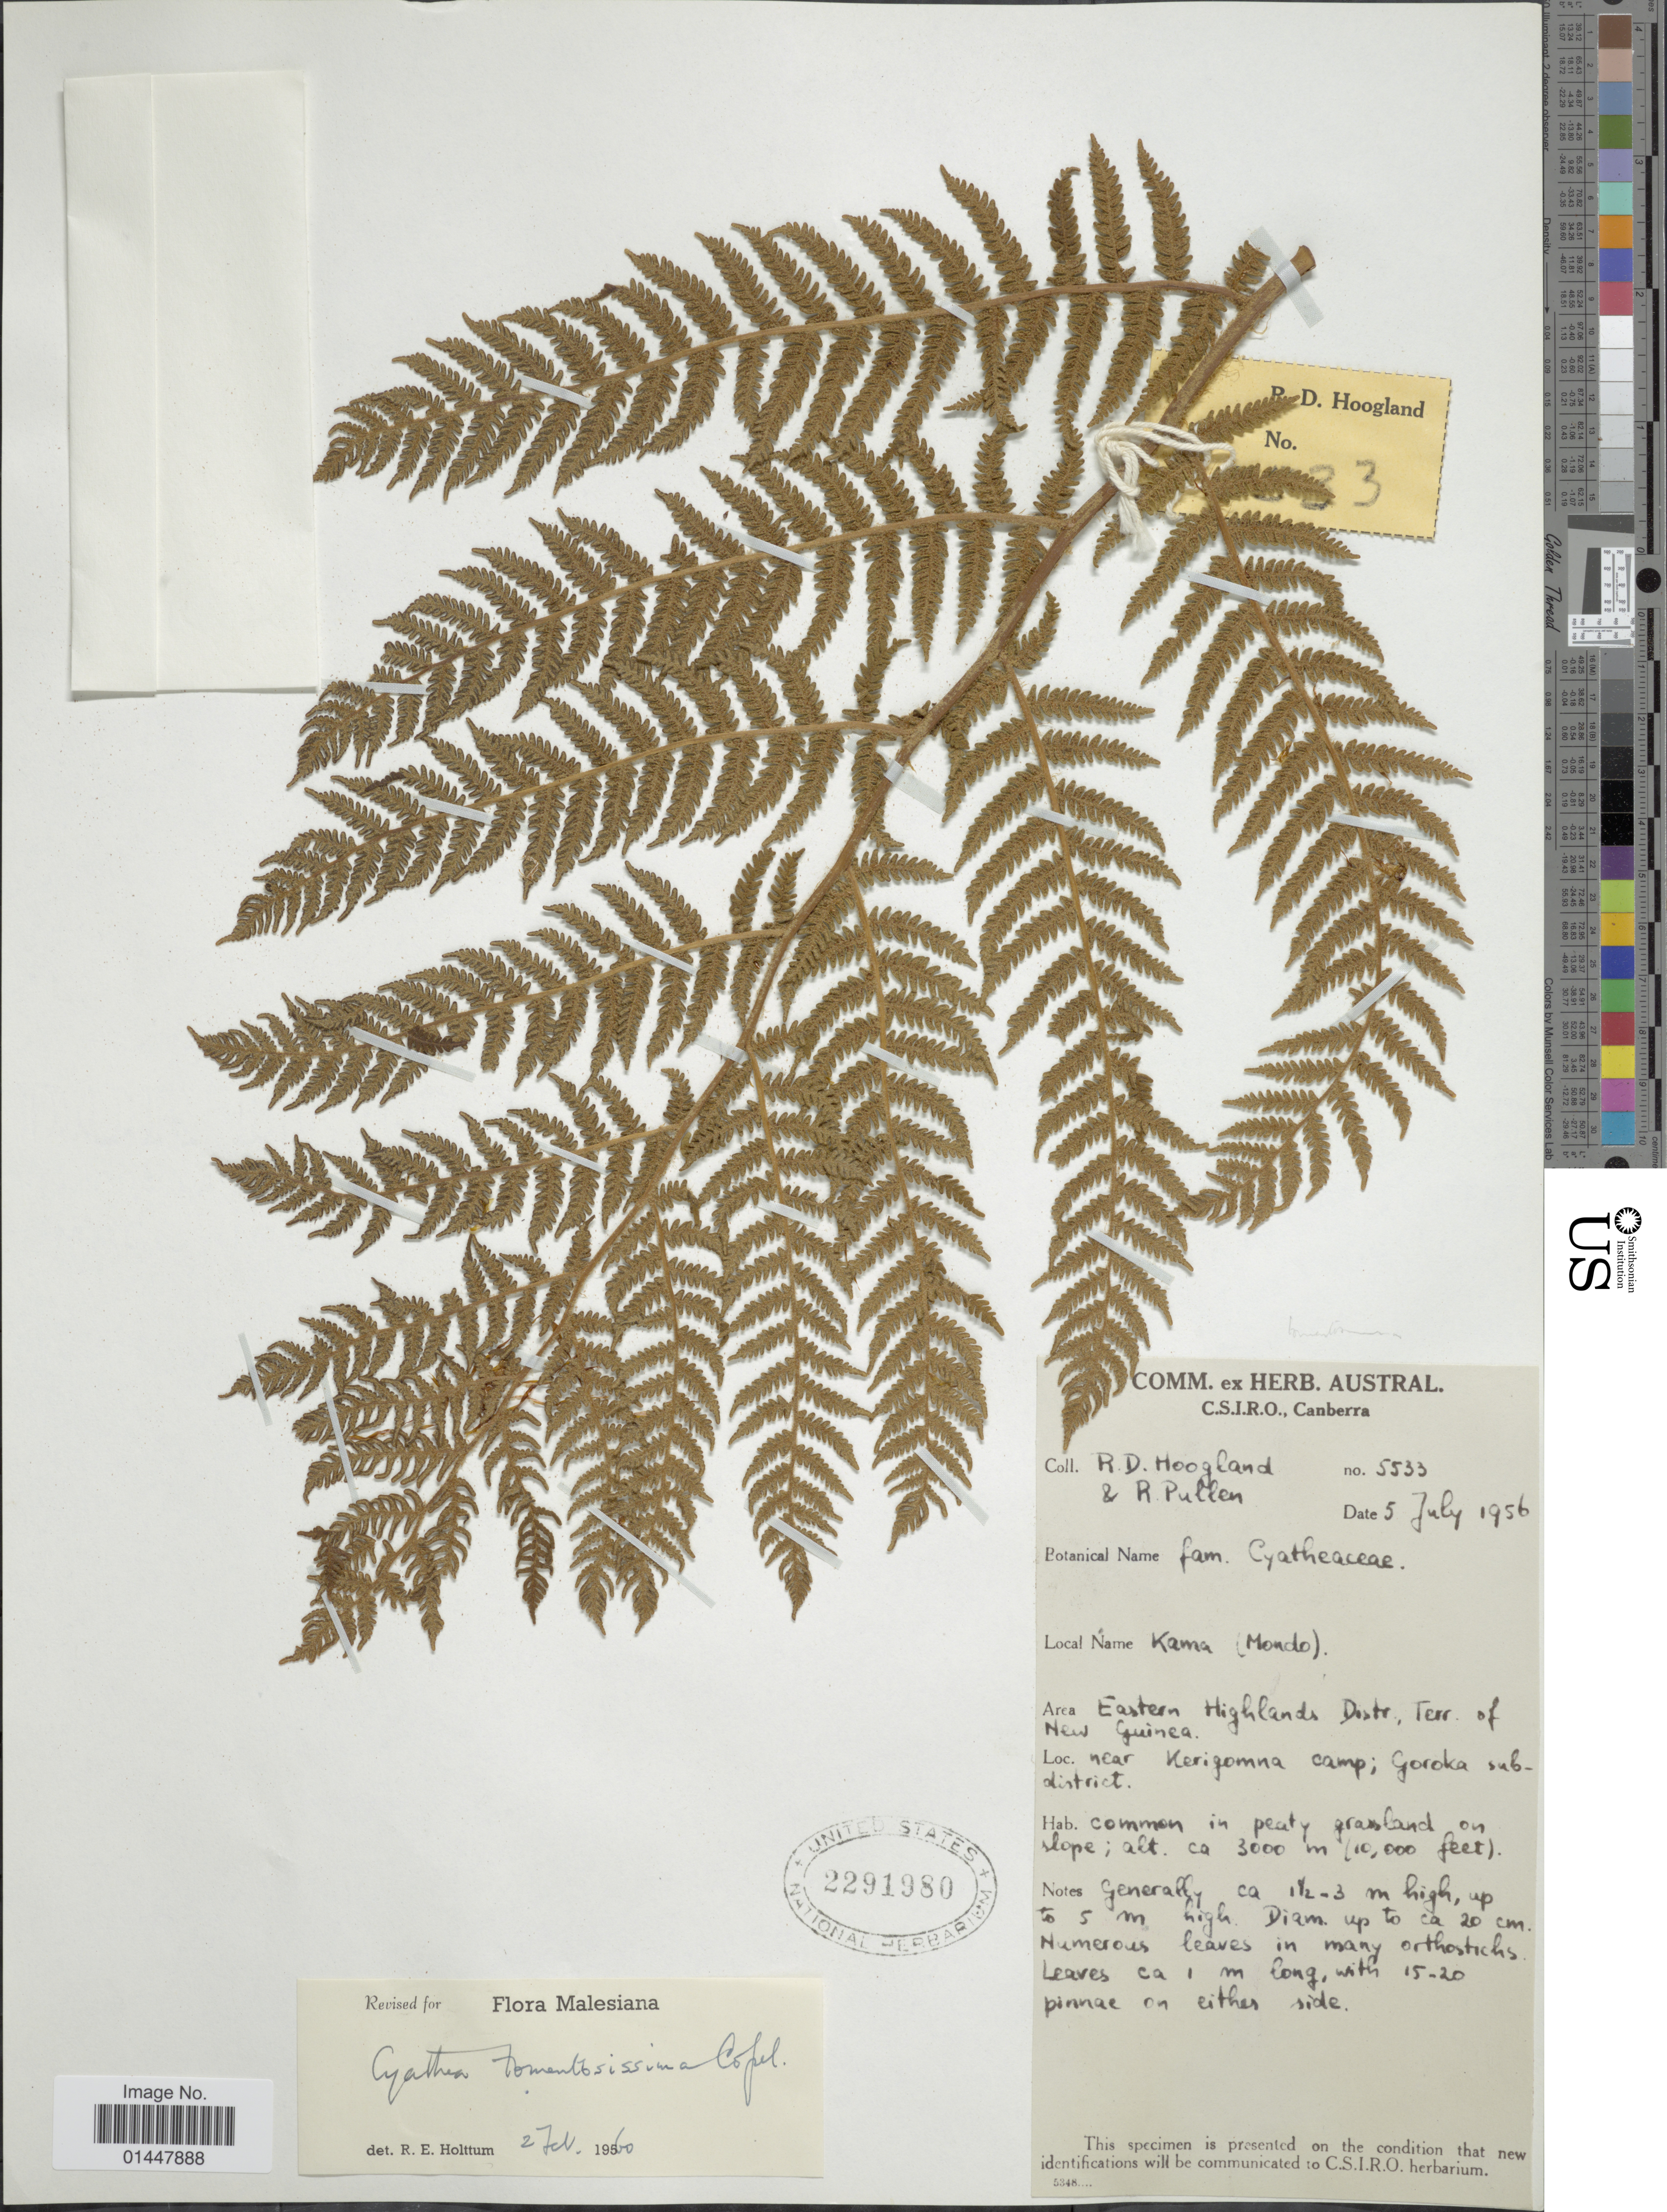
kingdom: Plantae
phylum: Tracheophyta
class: Polypodiopsida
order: Cyatheales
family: Cyatheaceae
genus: Sphaeropteris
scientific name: Sphaeropteris tomentosissima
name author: (Copel.) R.M. Tryon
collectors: R. D. Hoogland & R. Pullen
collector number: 5533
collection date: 1956-07-05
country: Papua New Guinea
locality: Eastern Highlands Distr., Terr. of New Guinea, near Kerigomma Camp, Goroka subdistrict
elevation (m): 3000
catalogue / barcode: US 2291980